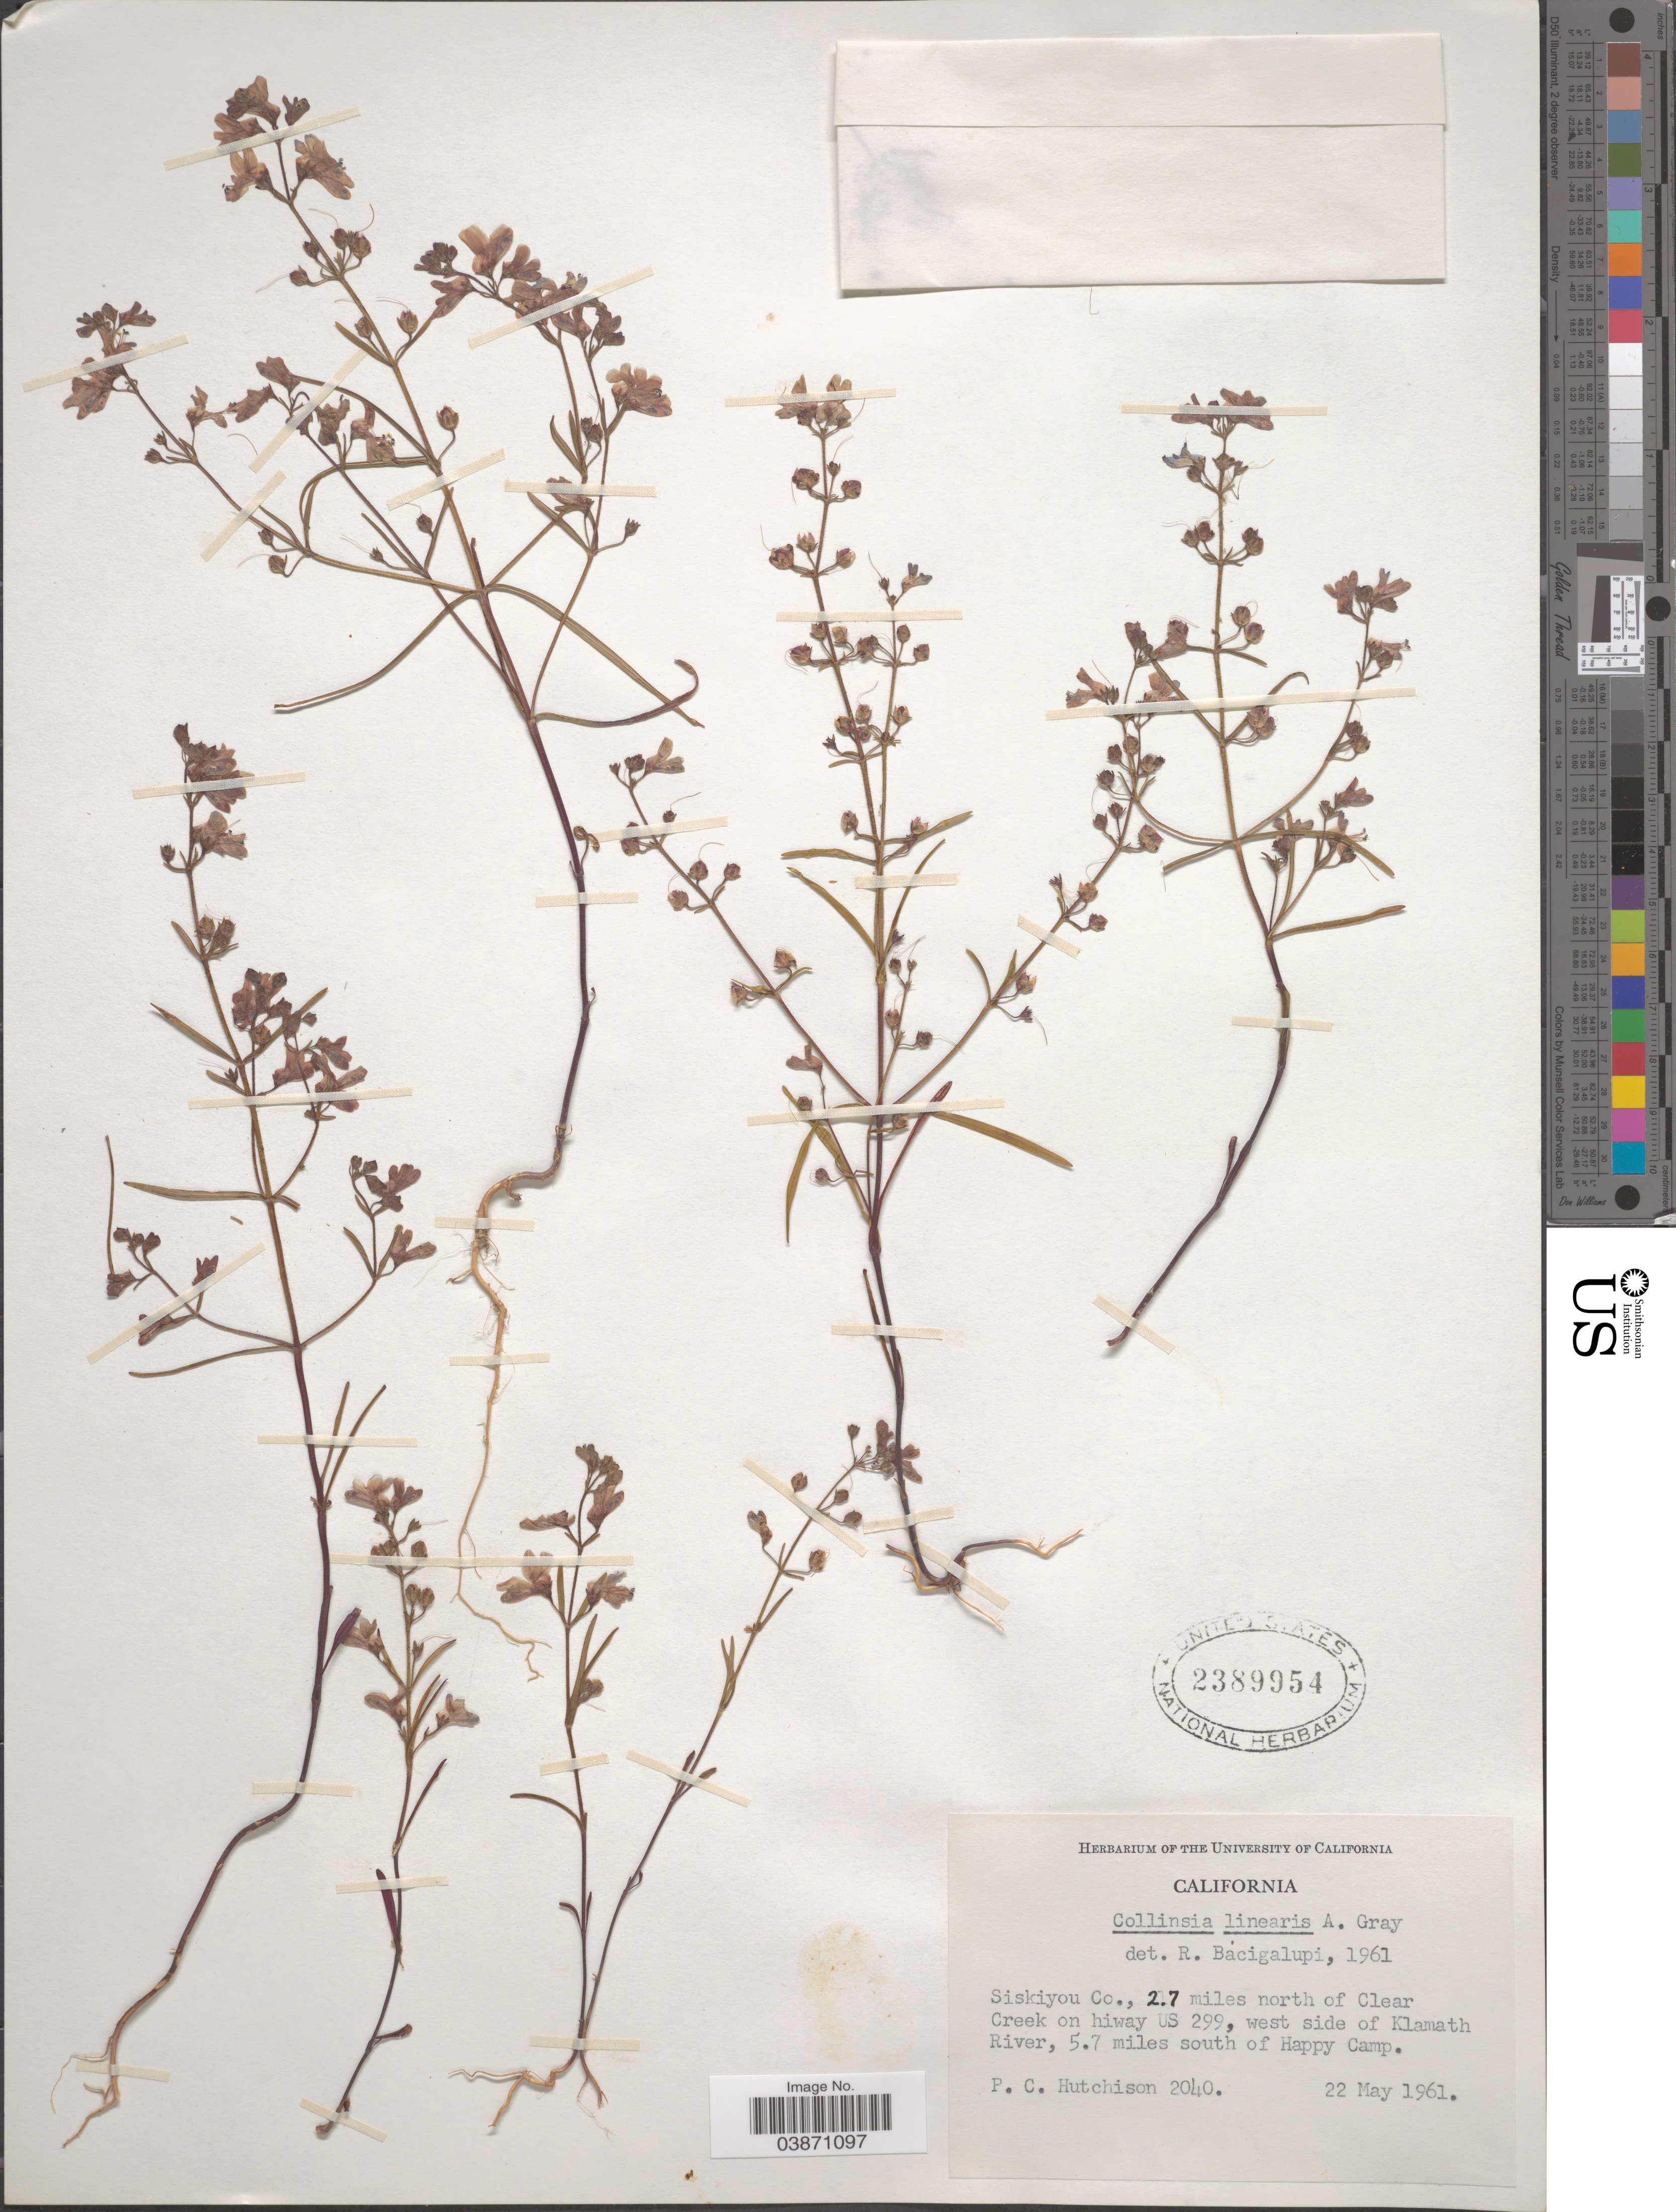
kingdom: Plantae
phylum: Tracheophyta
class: Magnoliopsida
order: Lamiales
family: Plantaginaceae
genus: Collinsia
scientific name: Collinsia linearis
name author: A. Gray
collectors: P. C. Hutchison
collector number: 2040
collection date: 1961-05-22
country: United States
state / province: California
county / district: Siskiyou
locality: Siskiyou Co., 2.7 miles north of Clear Creek on highway US 299, west side of Klamath River, 5.7 miles south of Happy Camp.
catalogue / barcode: US 2389954